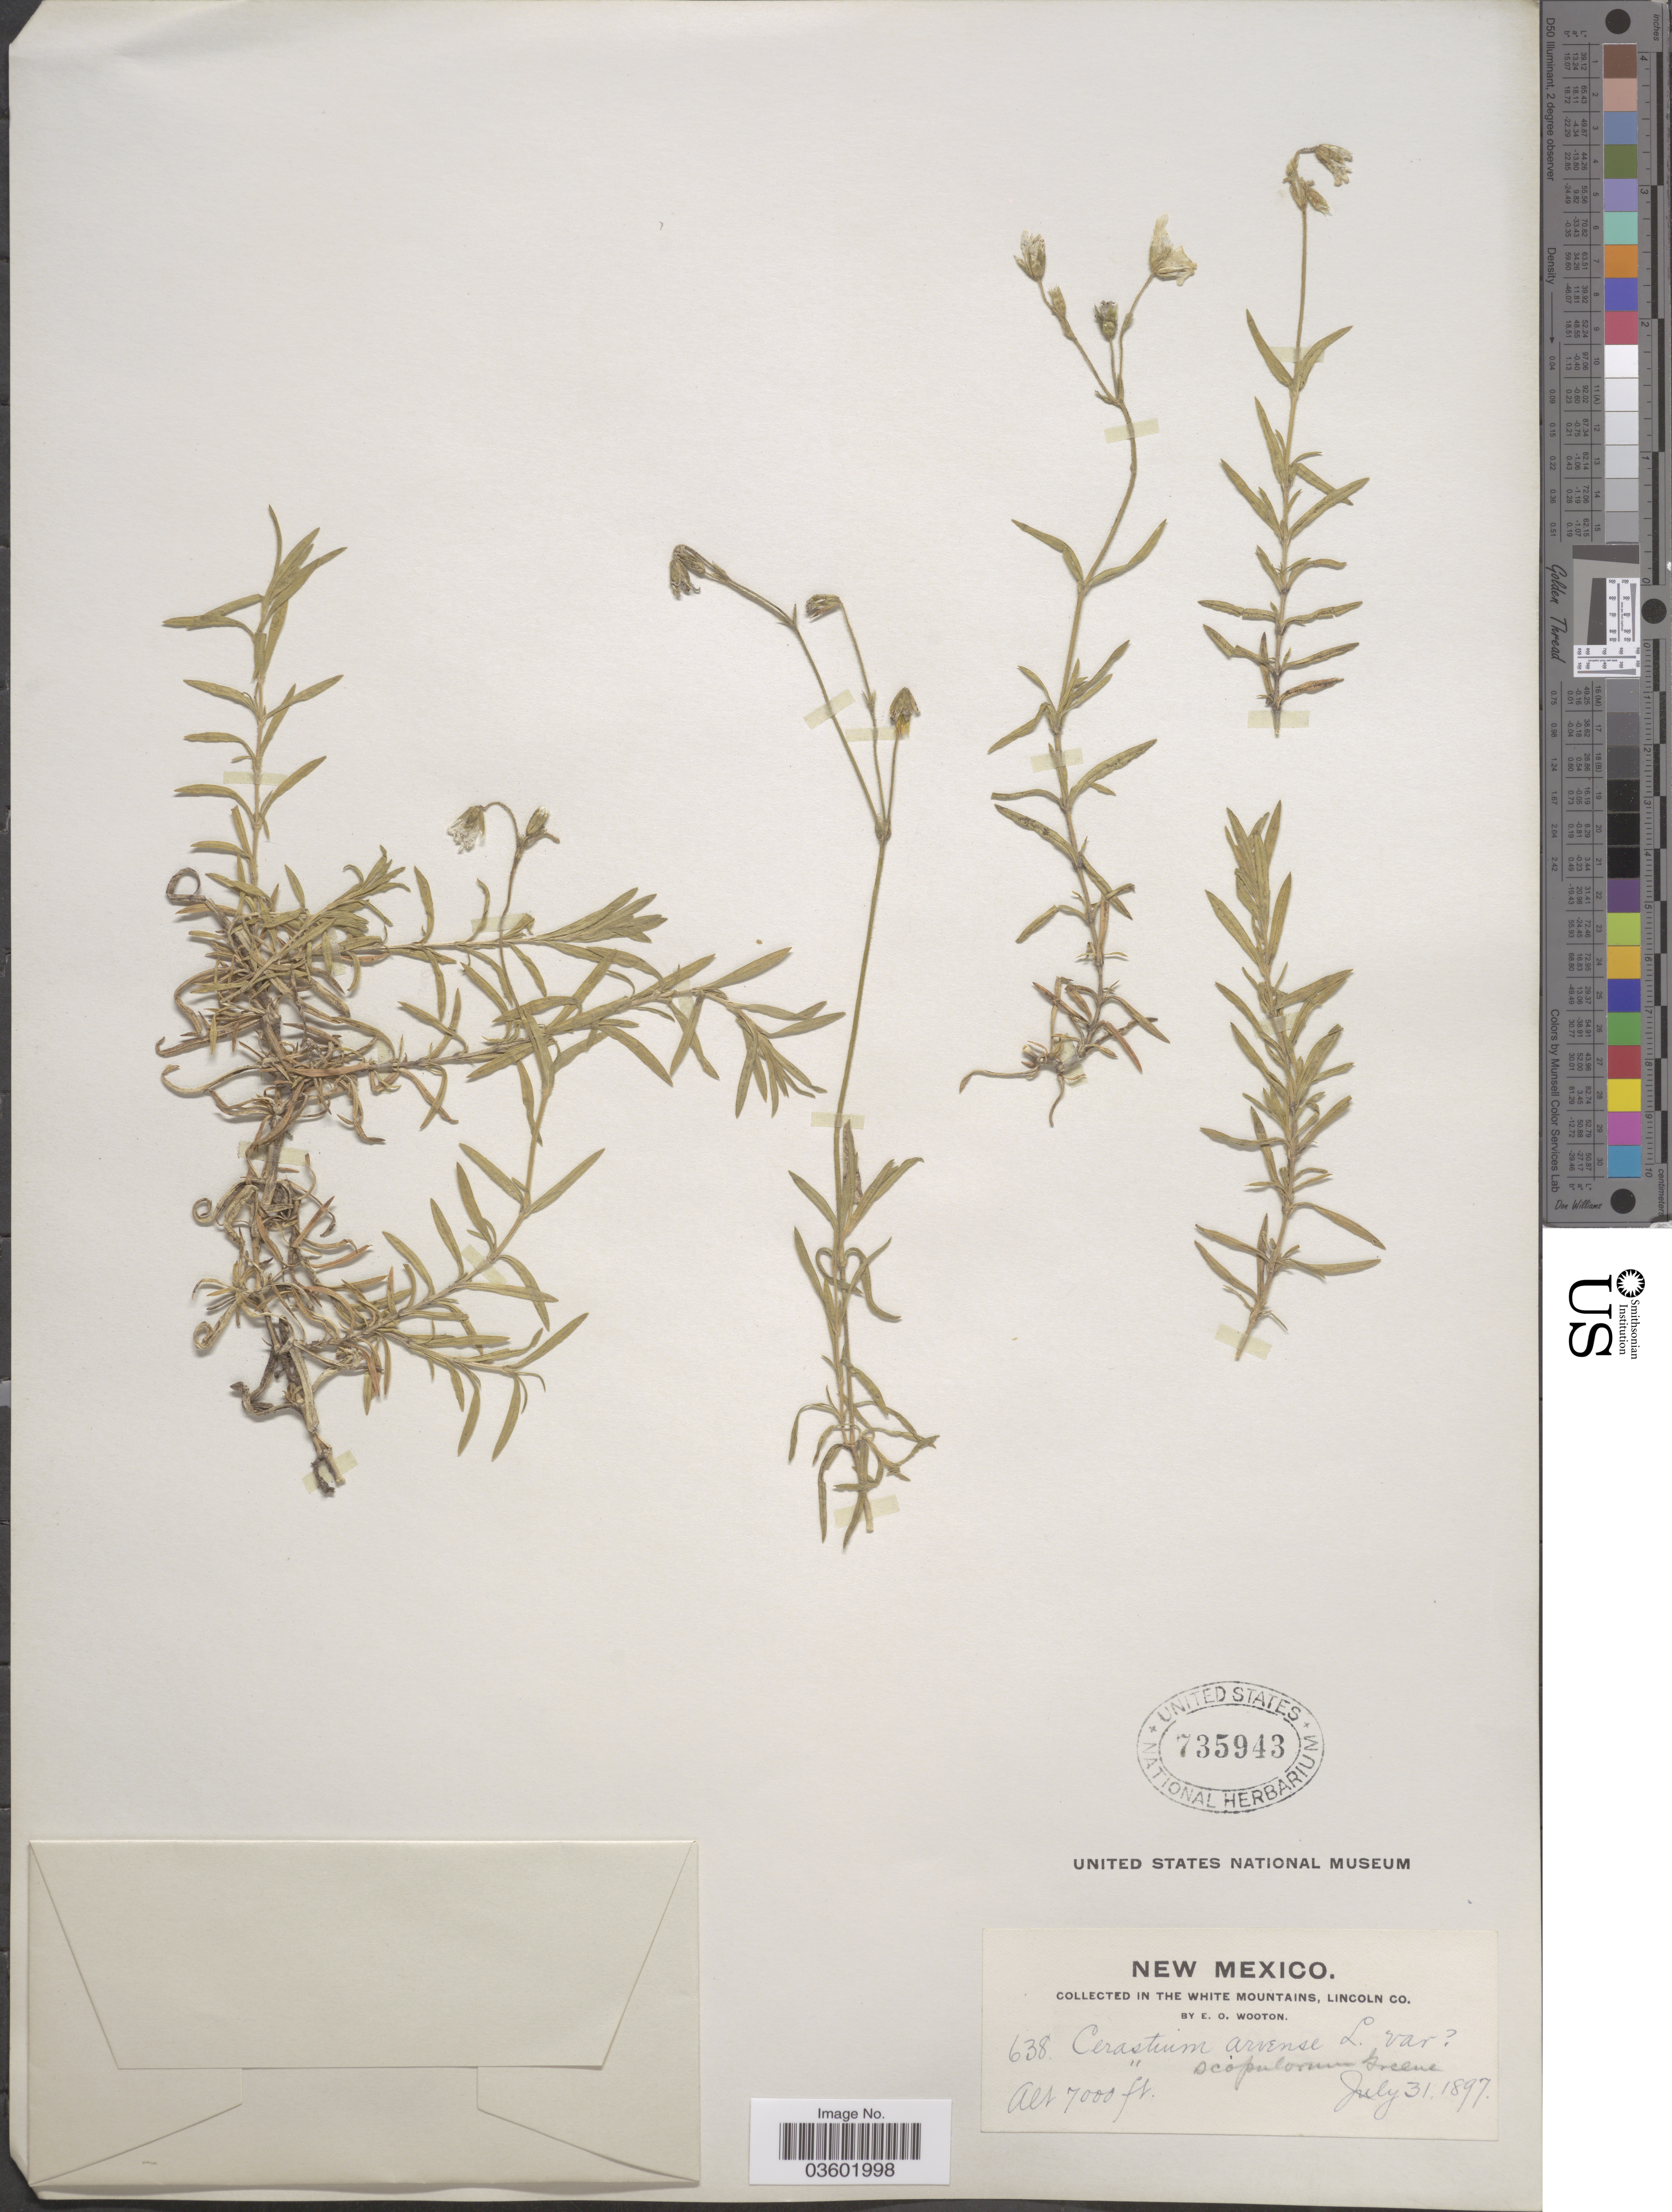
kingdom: Plantae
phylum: Tracheophyta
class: Magnoliopsida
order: Caryophyllales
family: Caryophyllaceae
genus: Cerastium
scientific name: Cerastium scopulorum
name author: Greene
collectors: E. O. Wooton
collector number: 638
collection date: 1897-07-31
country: United States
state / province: New Mexico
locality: In the White Mountains, Lincoln Co.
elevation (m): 2134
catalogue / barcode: US 735943